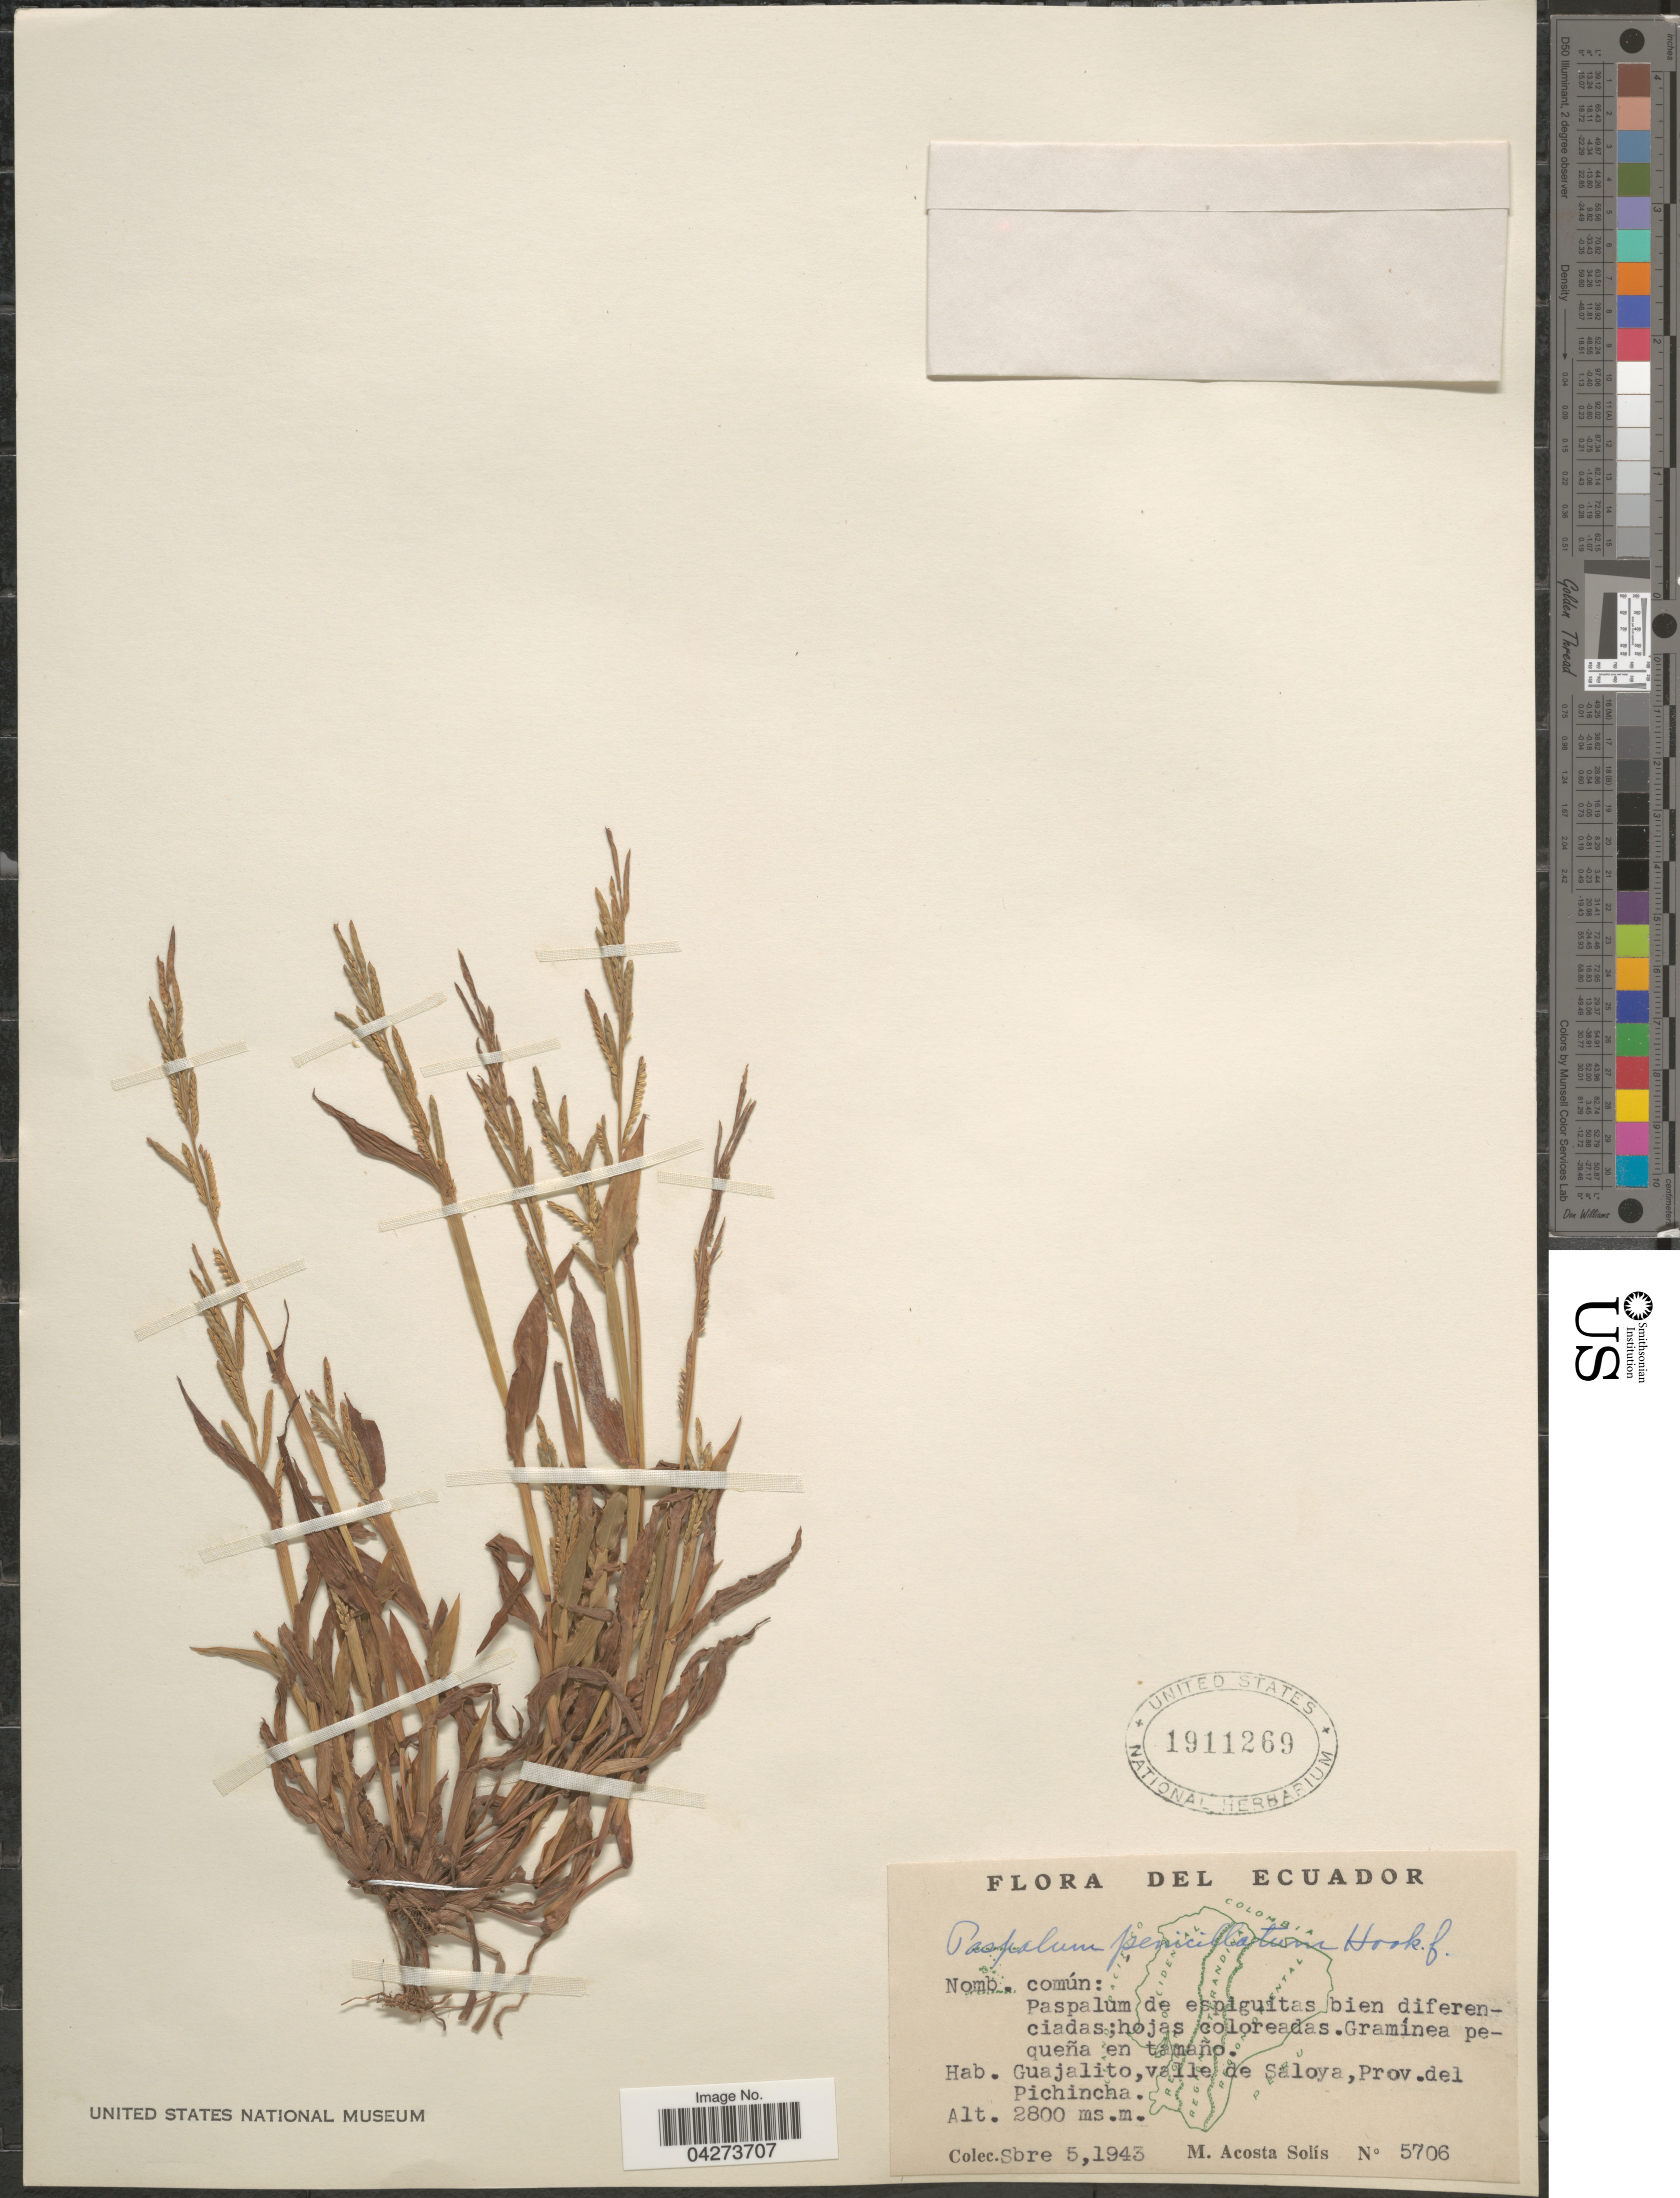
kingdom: Plantae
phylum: Tracheophyta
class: Liliopsida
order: Poales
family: Poaceae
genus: Paspalum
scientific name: Paspalum penicillatum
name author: Hook. f.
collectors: M. Acosta Solis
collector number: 5706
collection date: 1943-09-05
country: Ecuador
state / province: Pichincha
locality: Guajalito, valle de Saloya, Prov. del Pichincha.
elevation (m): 2800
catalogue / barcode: US 1911269